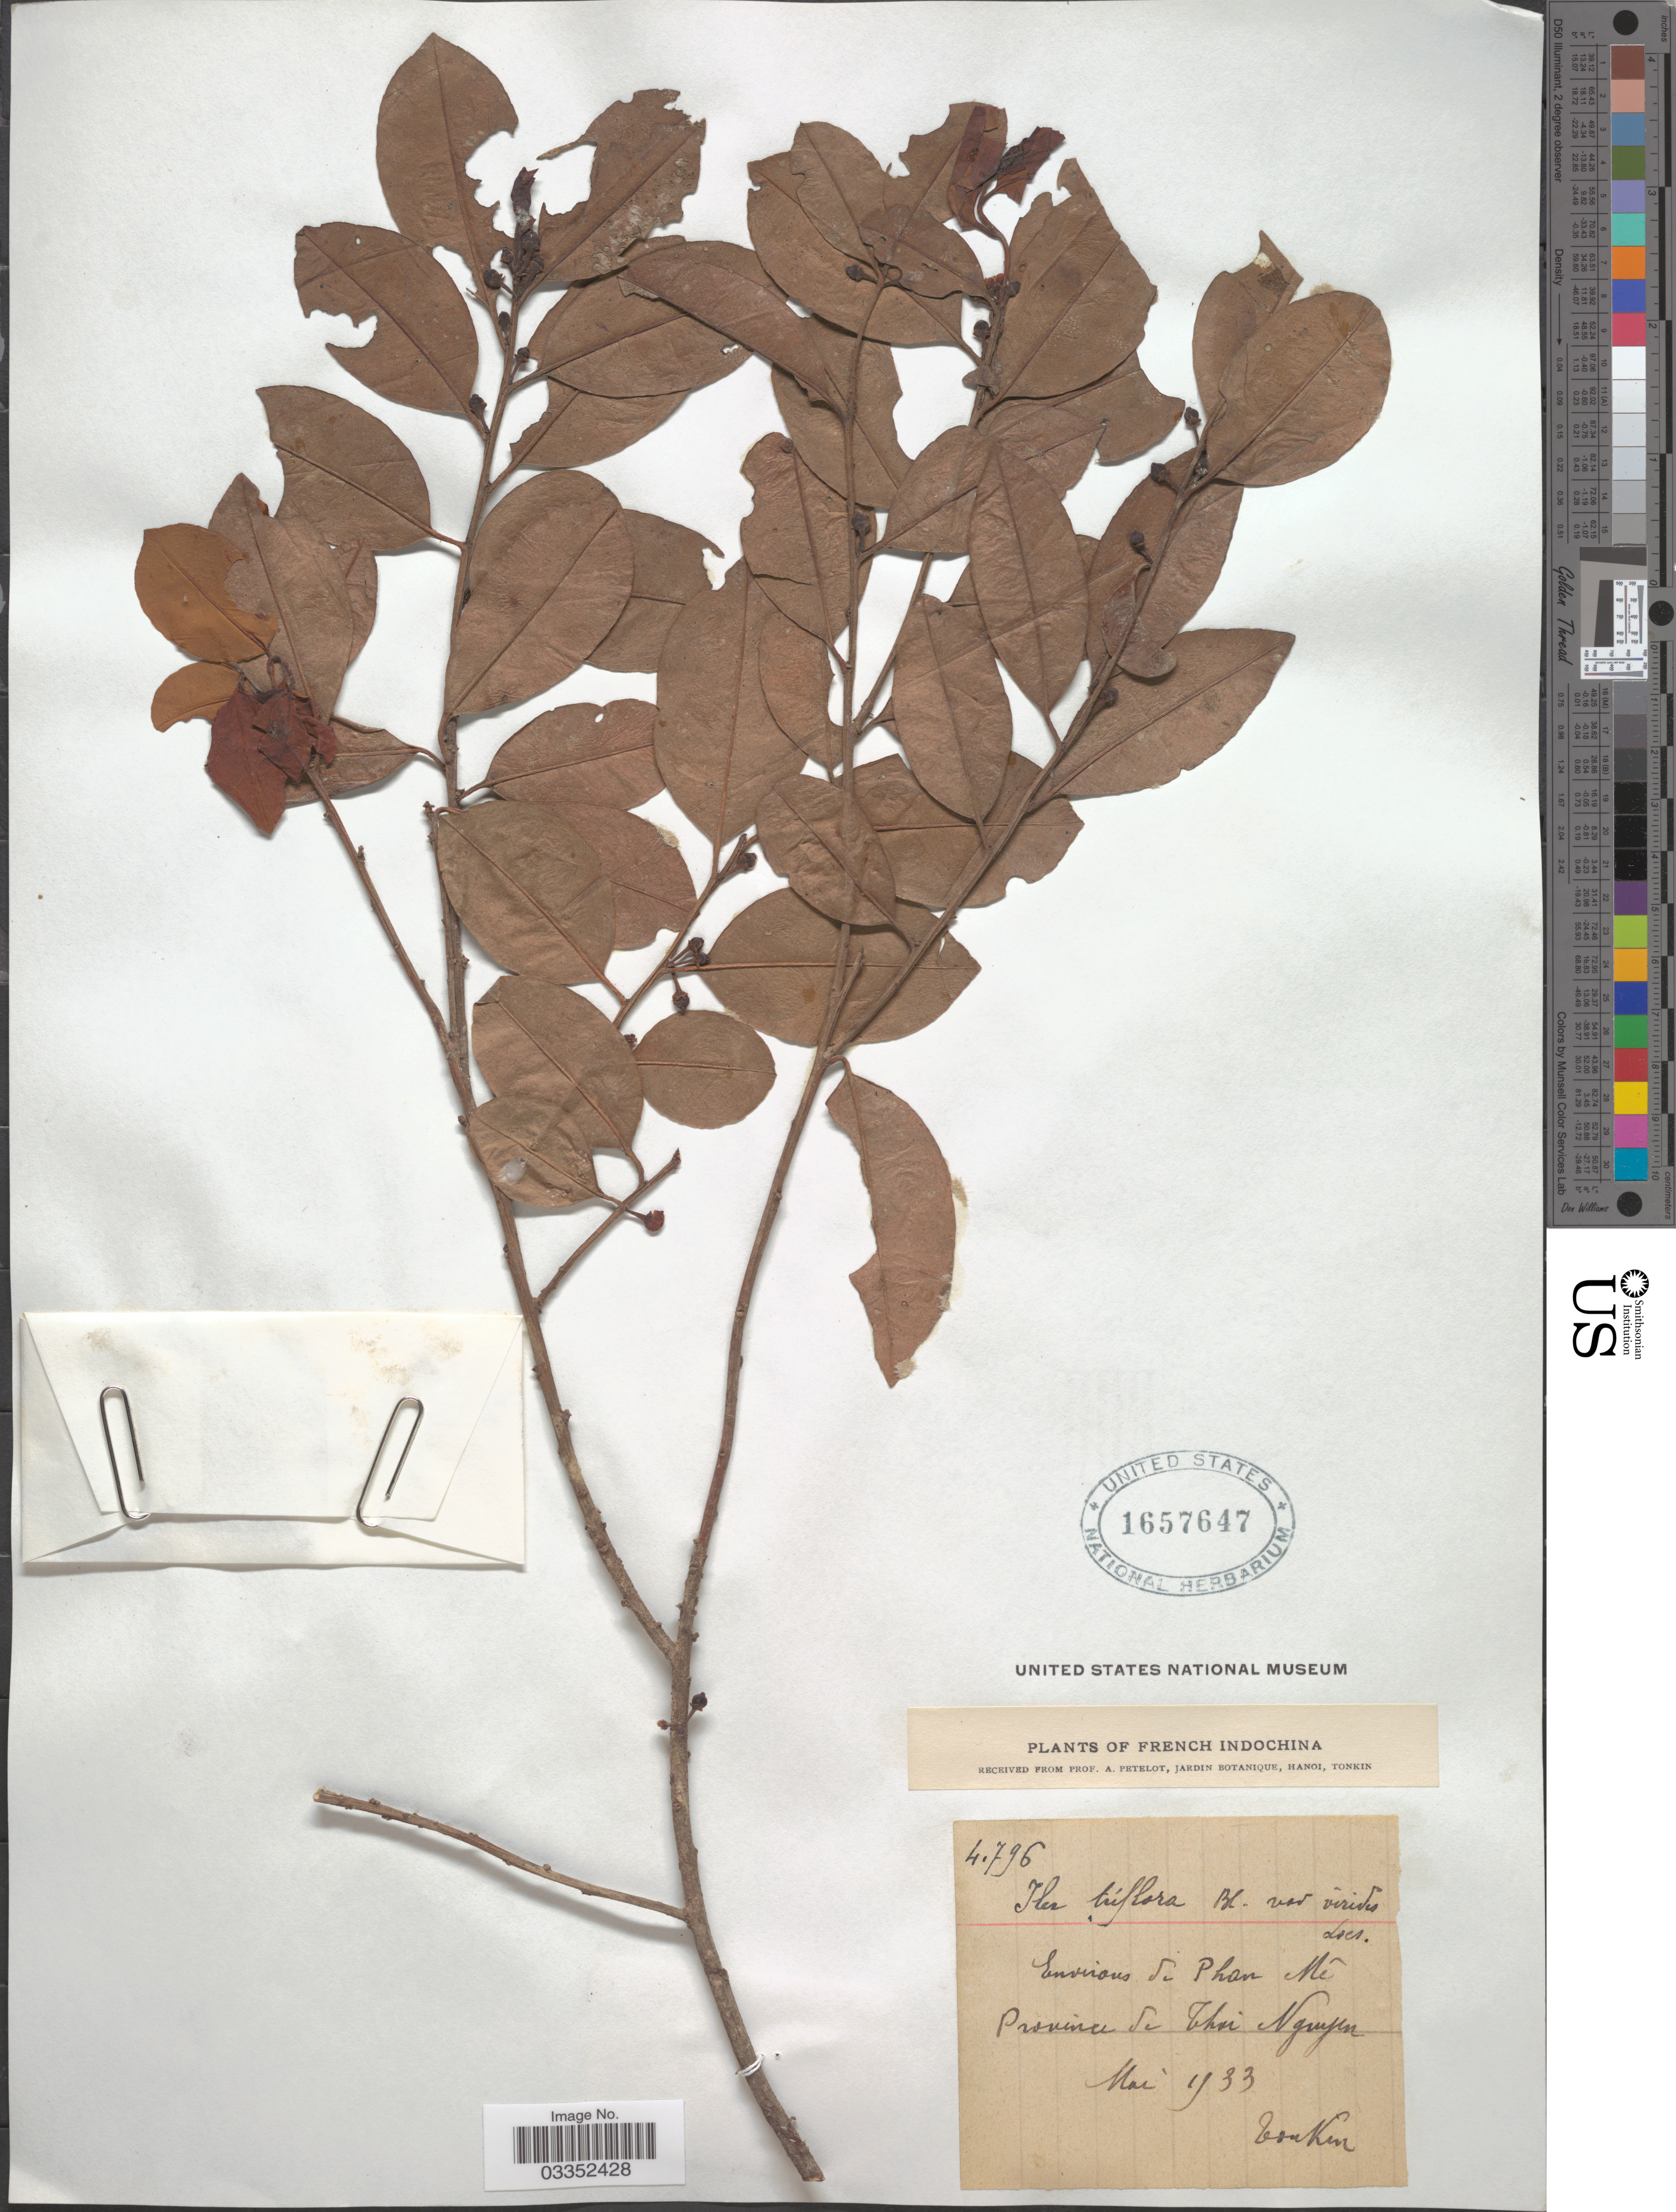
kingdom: Plantae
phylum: Tracheophyta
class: Magnoliopsida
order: Aquifoliales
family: Aquifoliaceae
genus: Ilex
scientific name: Ilex triflora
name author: Blume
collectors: A. Petelot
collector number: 4796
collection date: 1933-05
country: Vietnam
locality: French IndoChina, Environs de Phan Mé, Province de Thai Nguyen.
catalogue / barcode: US 1657647